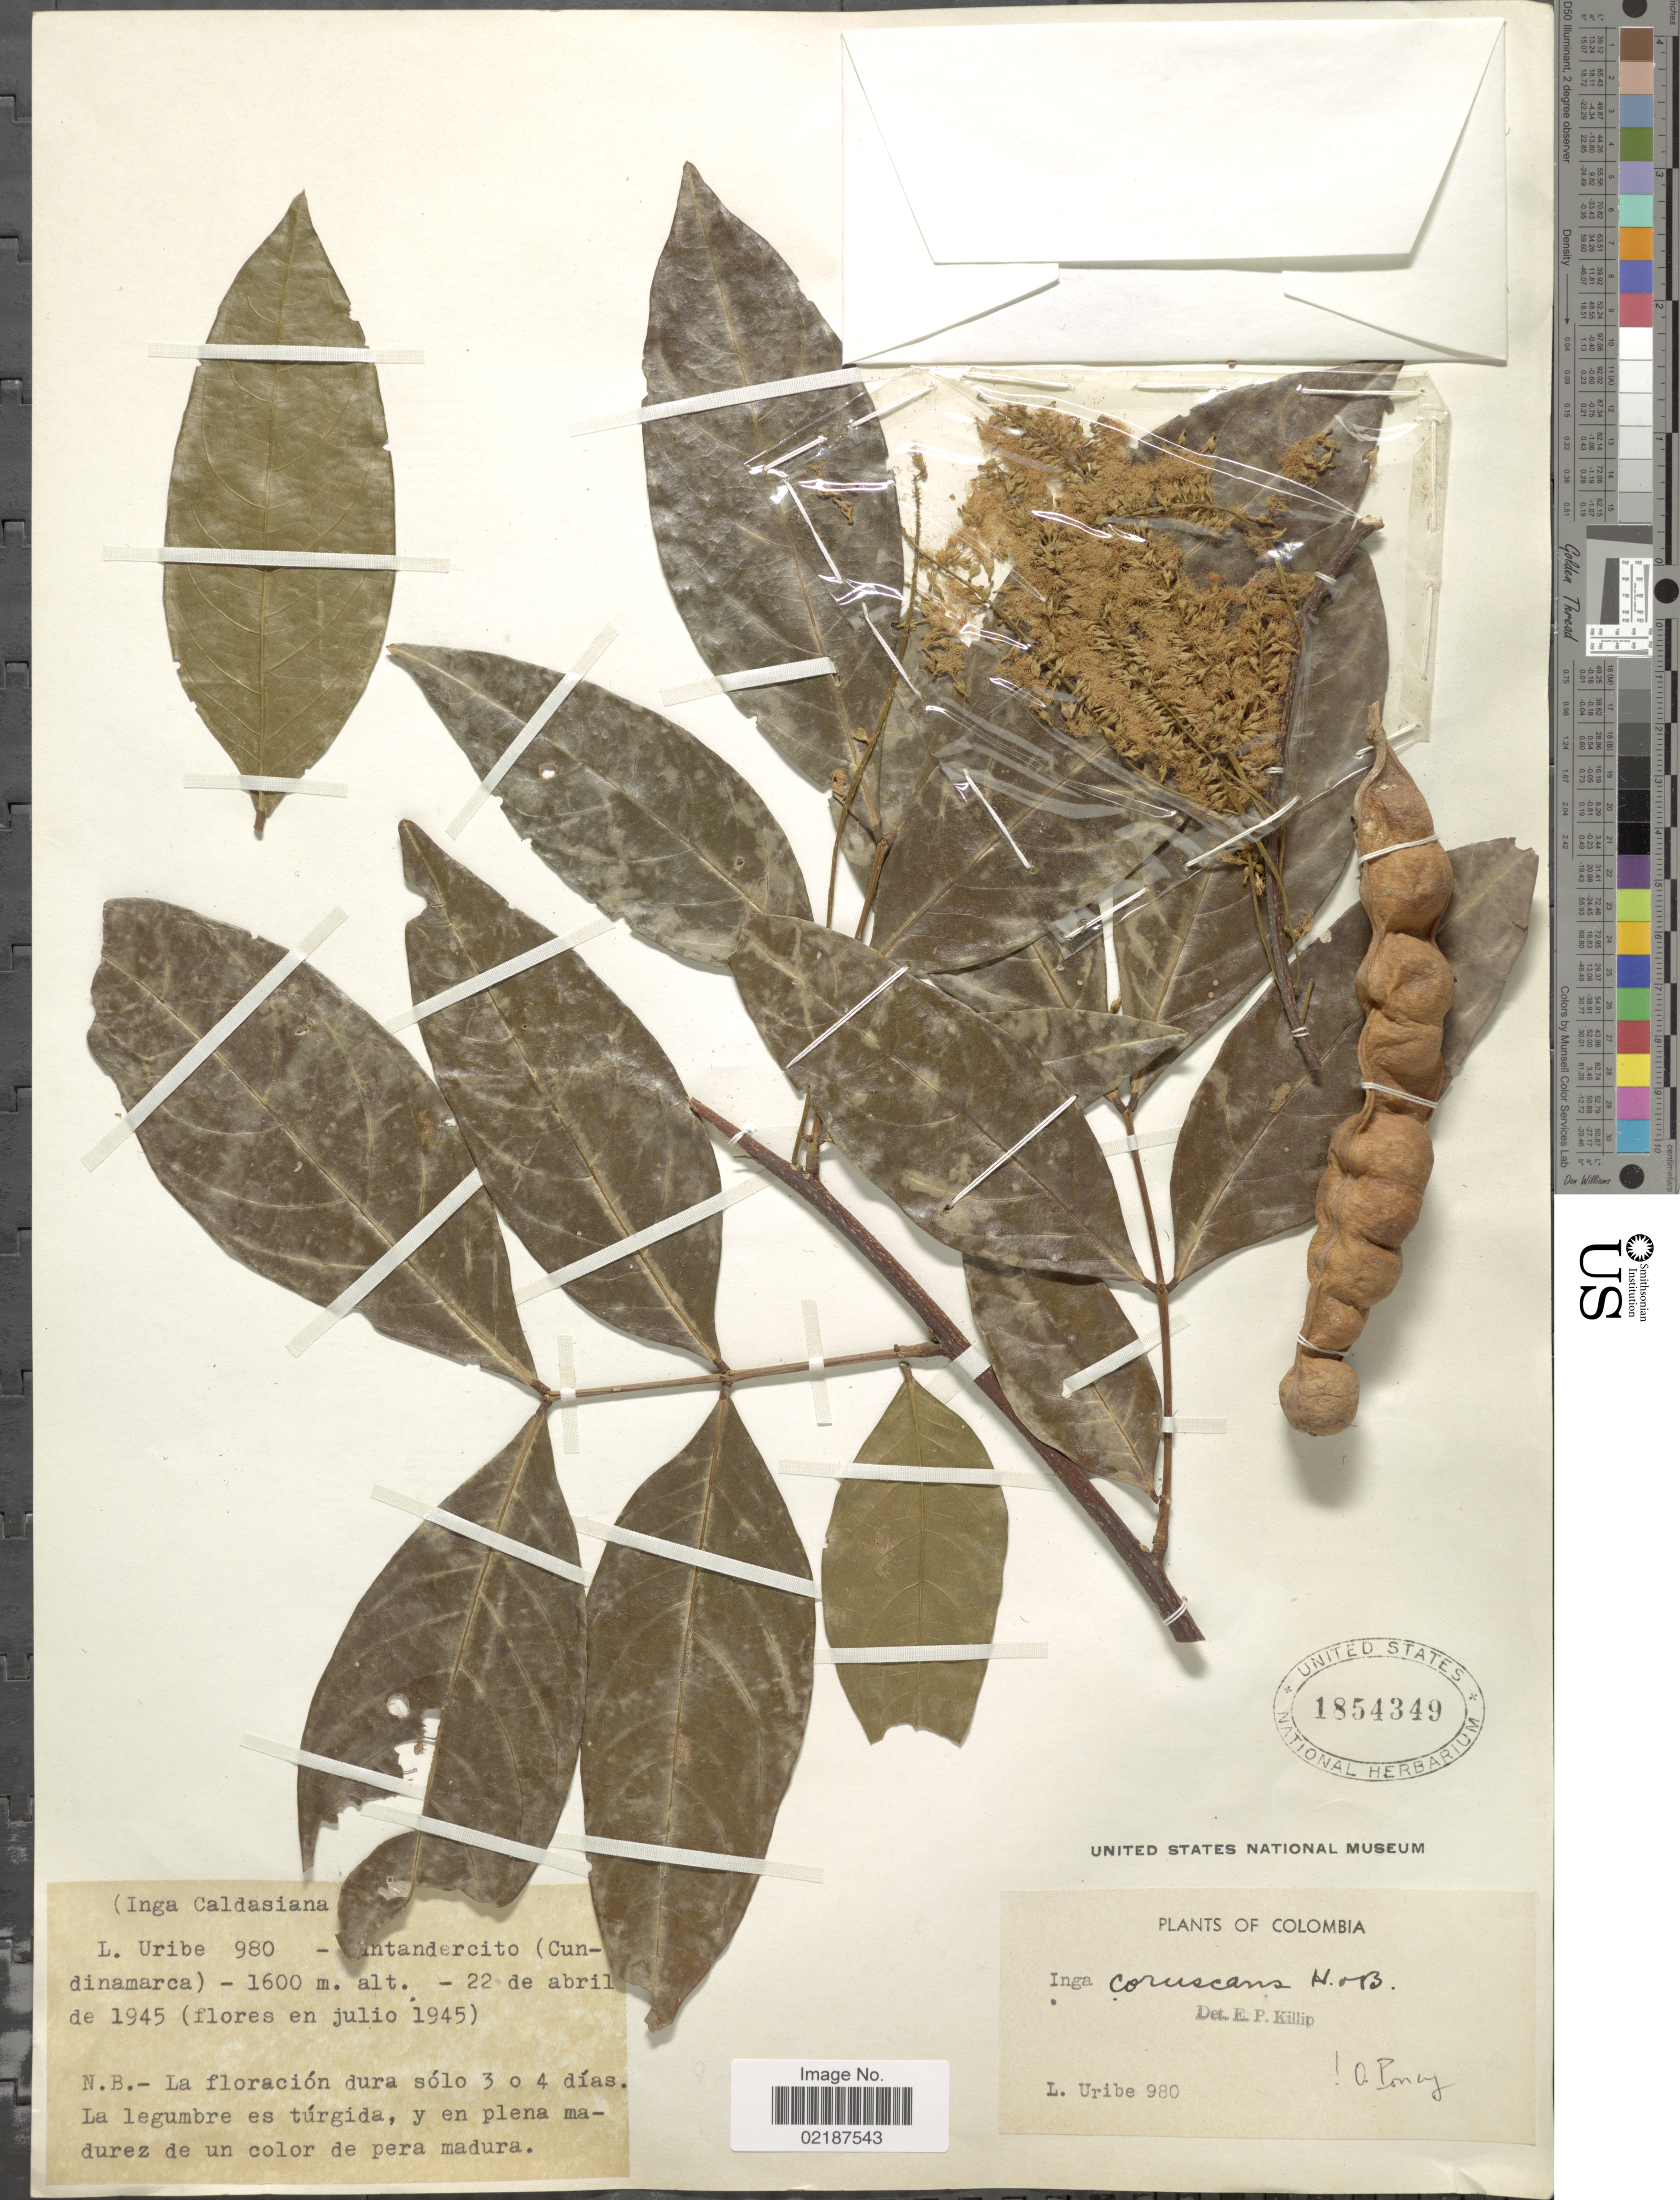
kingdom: Plantae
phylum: Tracheophyta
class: Magnoliopsida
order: Fabales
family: Fabaceae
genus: Inga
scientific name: Inga coruscans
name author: Humb. & Bonpl. ex Willd.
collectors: L. Uribe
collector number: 980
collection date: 1945-04-22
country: Colombia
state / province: Cundinamarca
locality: Santanderito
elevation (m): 1600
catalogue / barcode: US 1854349